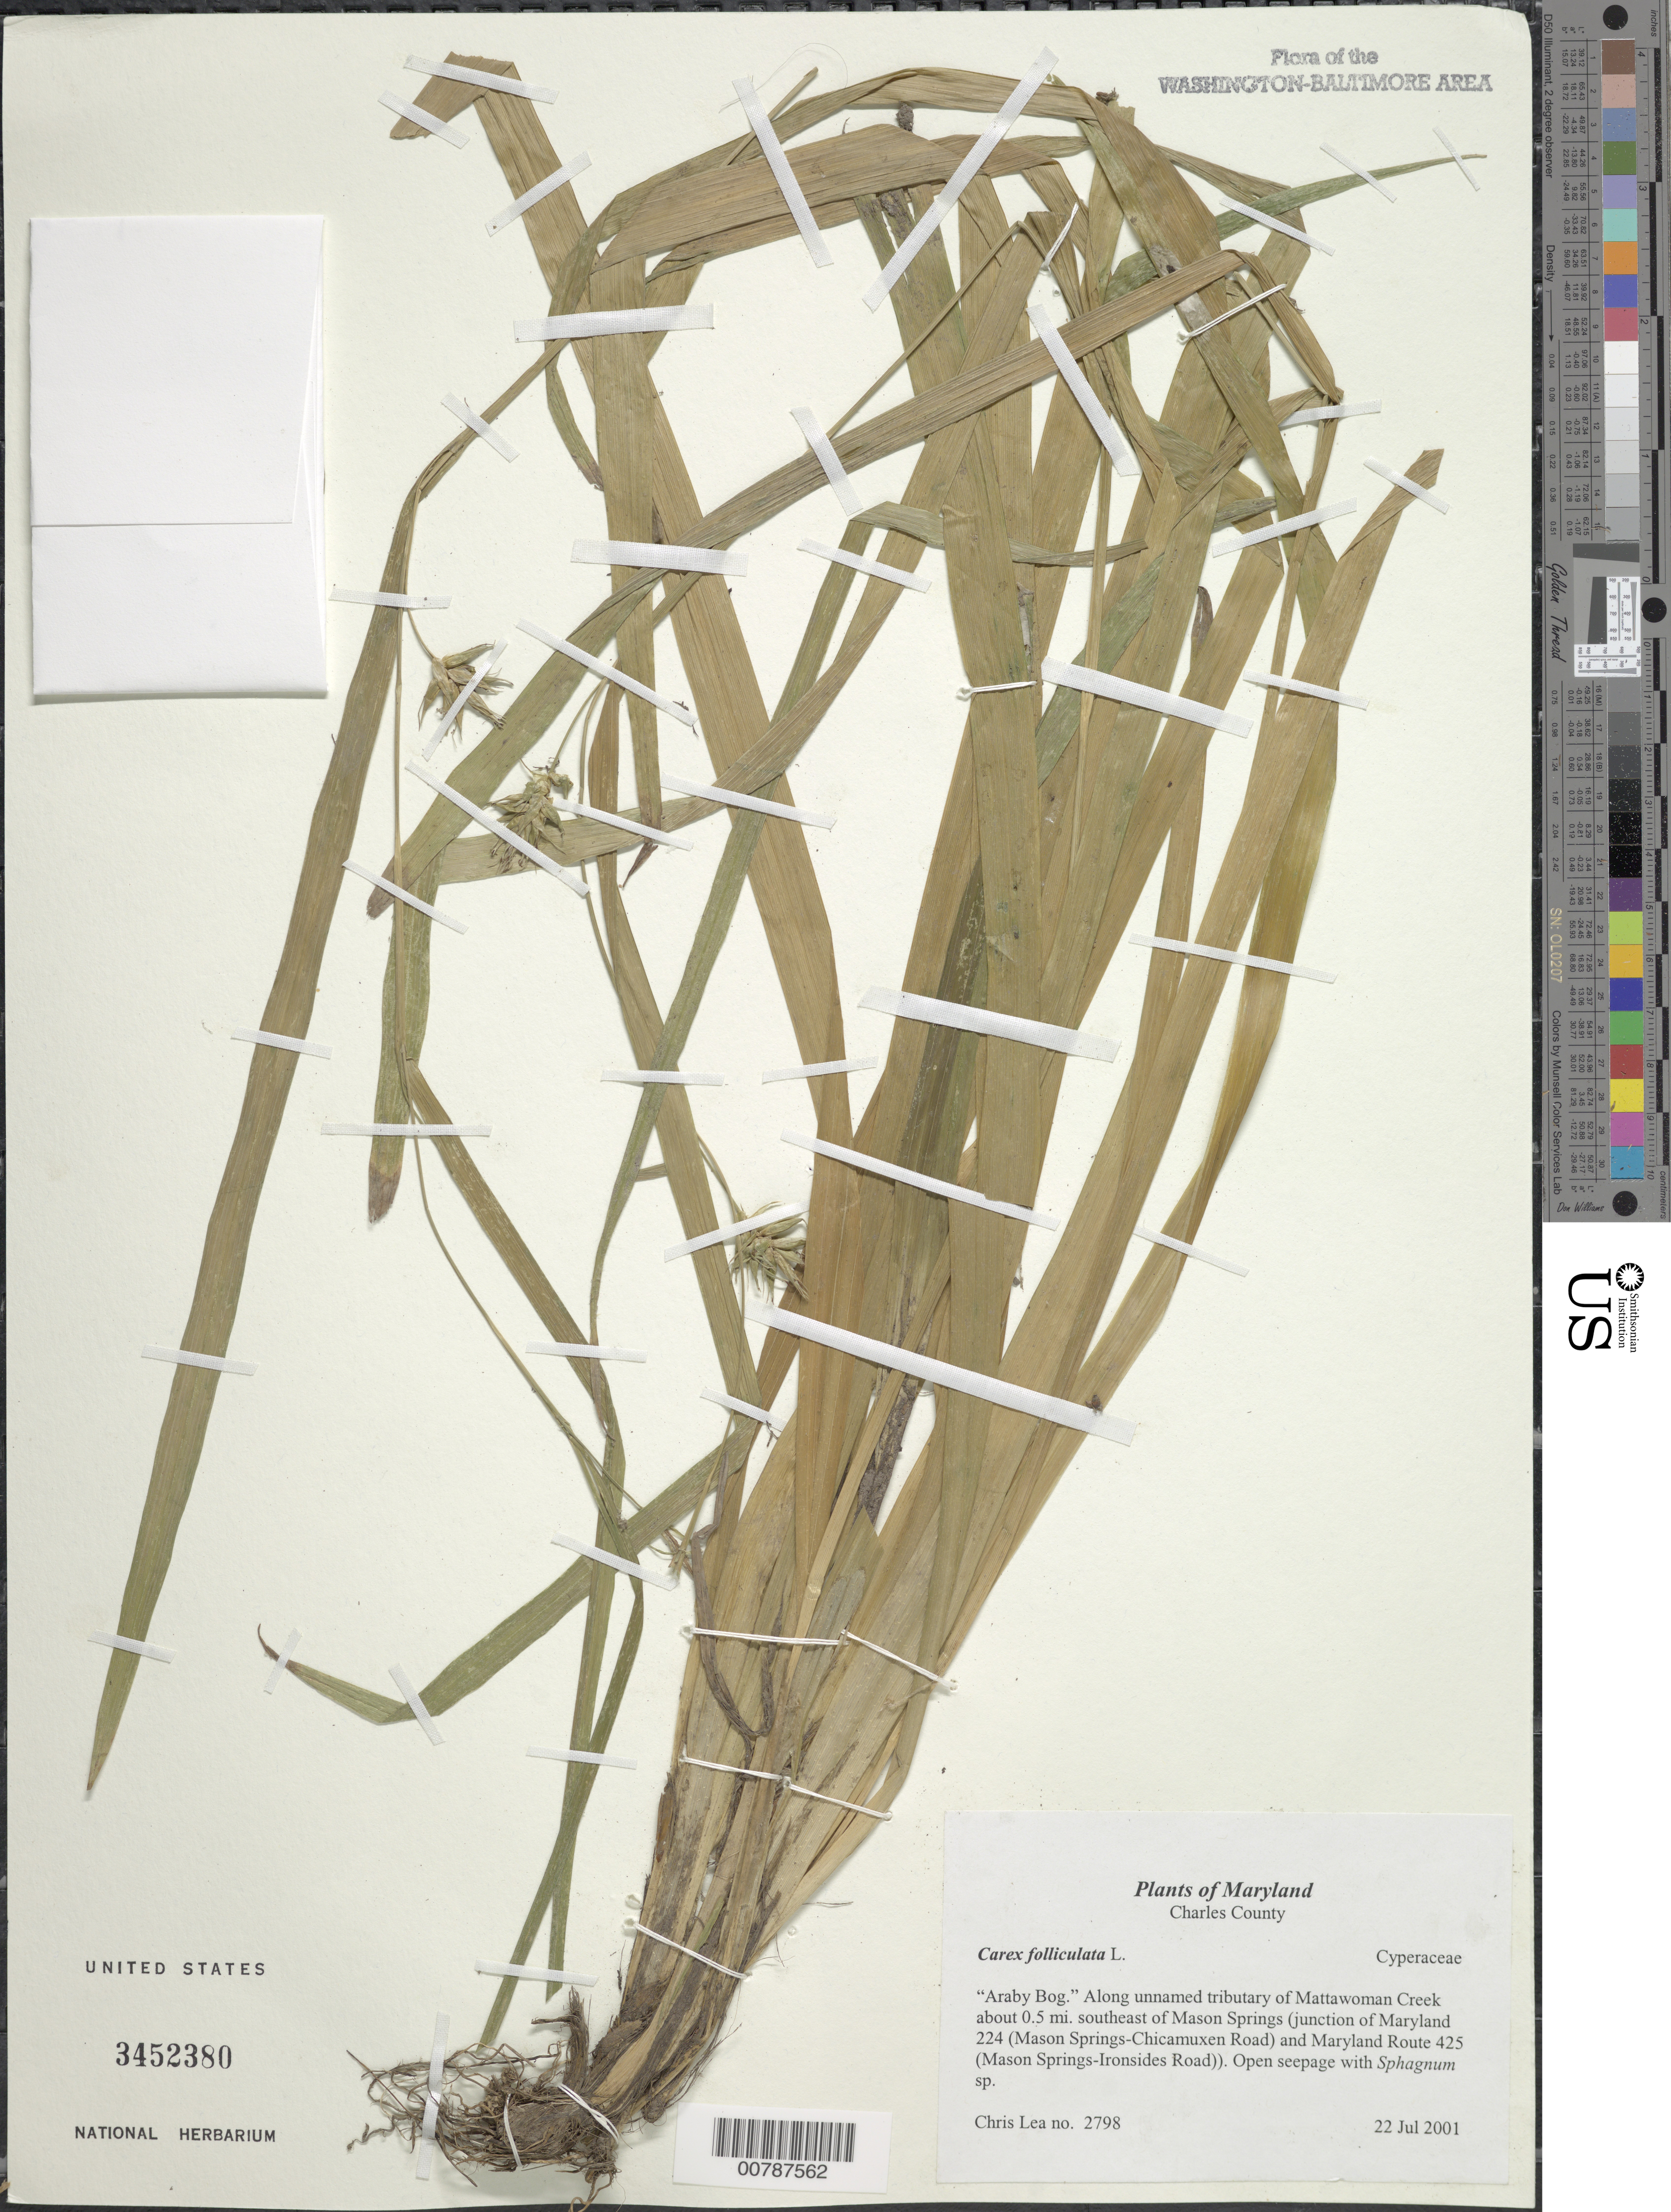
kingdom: Plantae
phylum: Tracheophyta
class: Liliopsida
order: Poales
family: Cyperaceae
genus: Carex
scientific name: Carex folliculata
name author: L.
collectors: C. Lea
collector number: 2798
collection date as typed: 22 Jul 2001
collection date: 2001-07-22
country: United States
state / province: Maryland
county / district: Charles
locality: "Araby bog". Along unnamed tributary of Mattawoman Creek about 0.5 mi. SE of Mason Springs (junction of Maryland 224 (Mason Springs - Chicamuxen Road) and Maryland Route 425 (Mason Springs - Ironsides Road).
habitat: Open seepage with Sphagnum sp.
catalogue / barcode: US 3452380